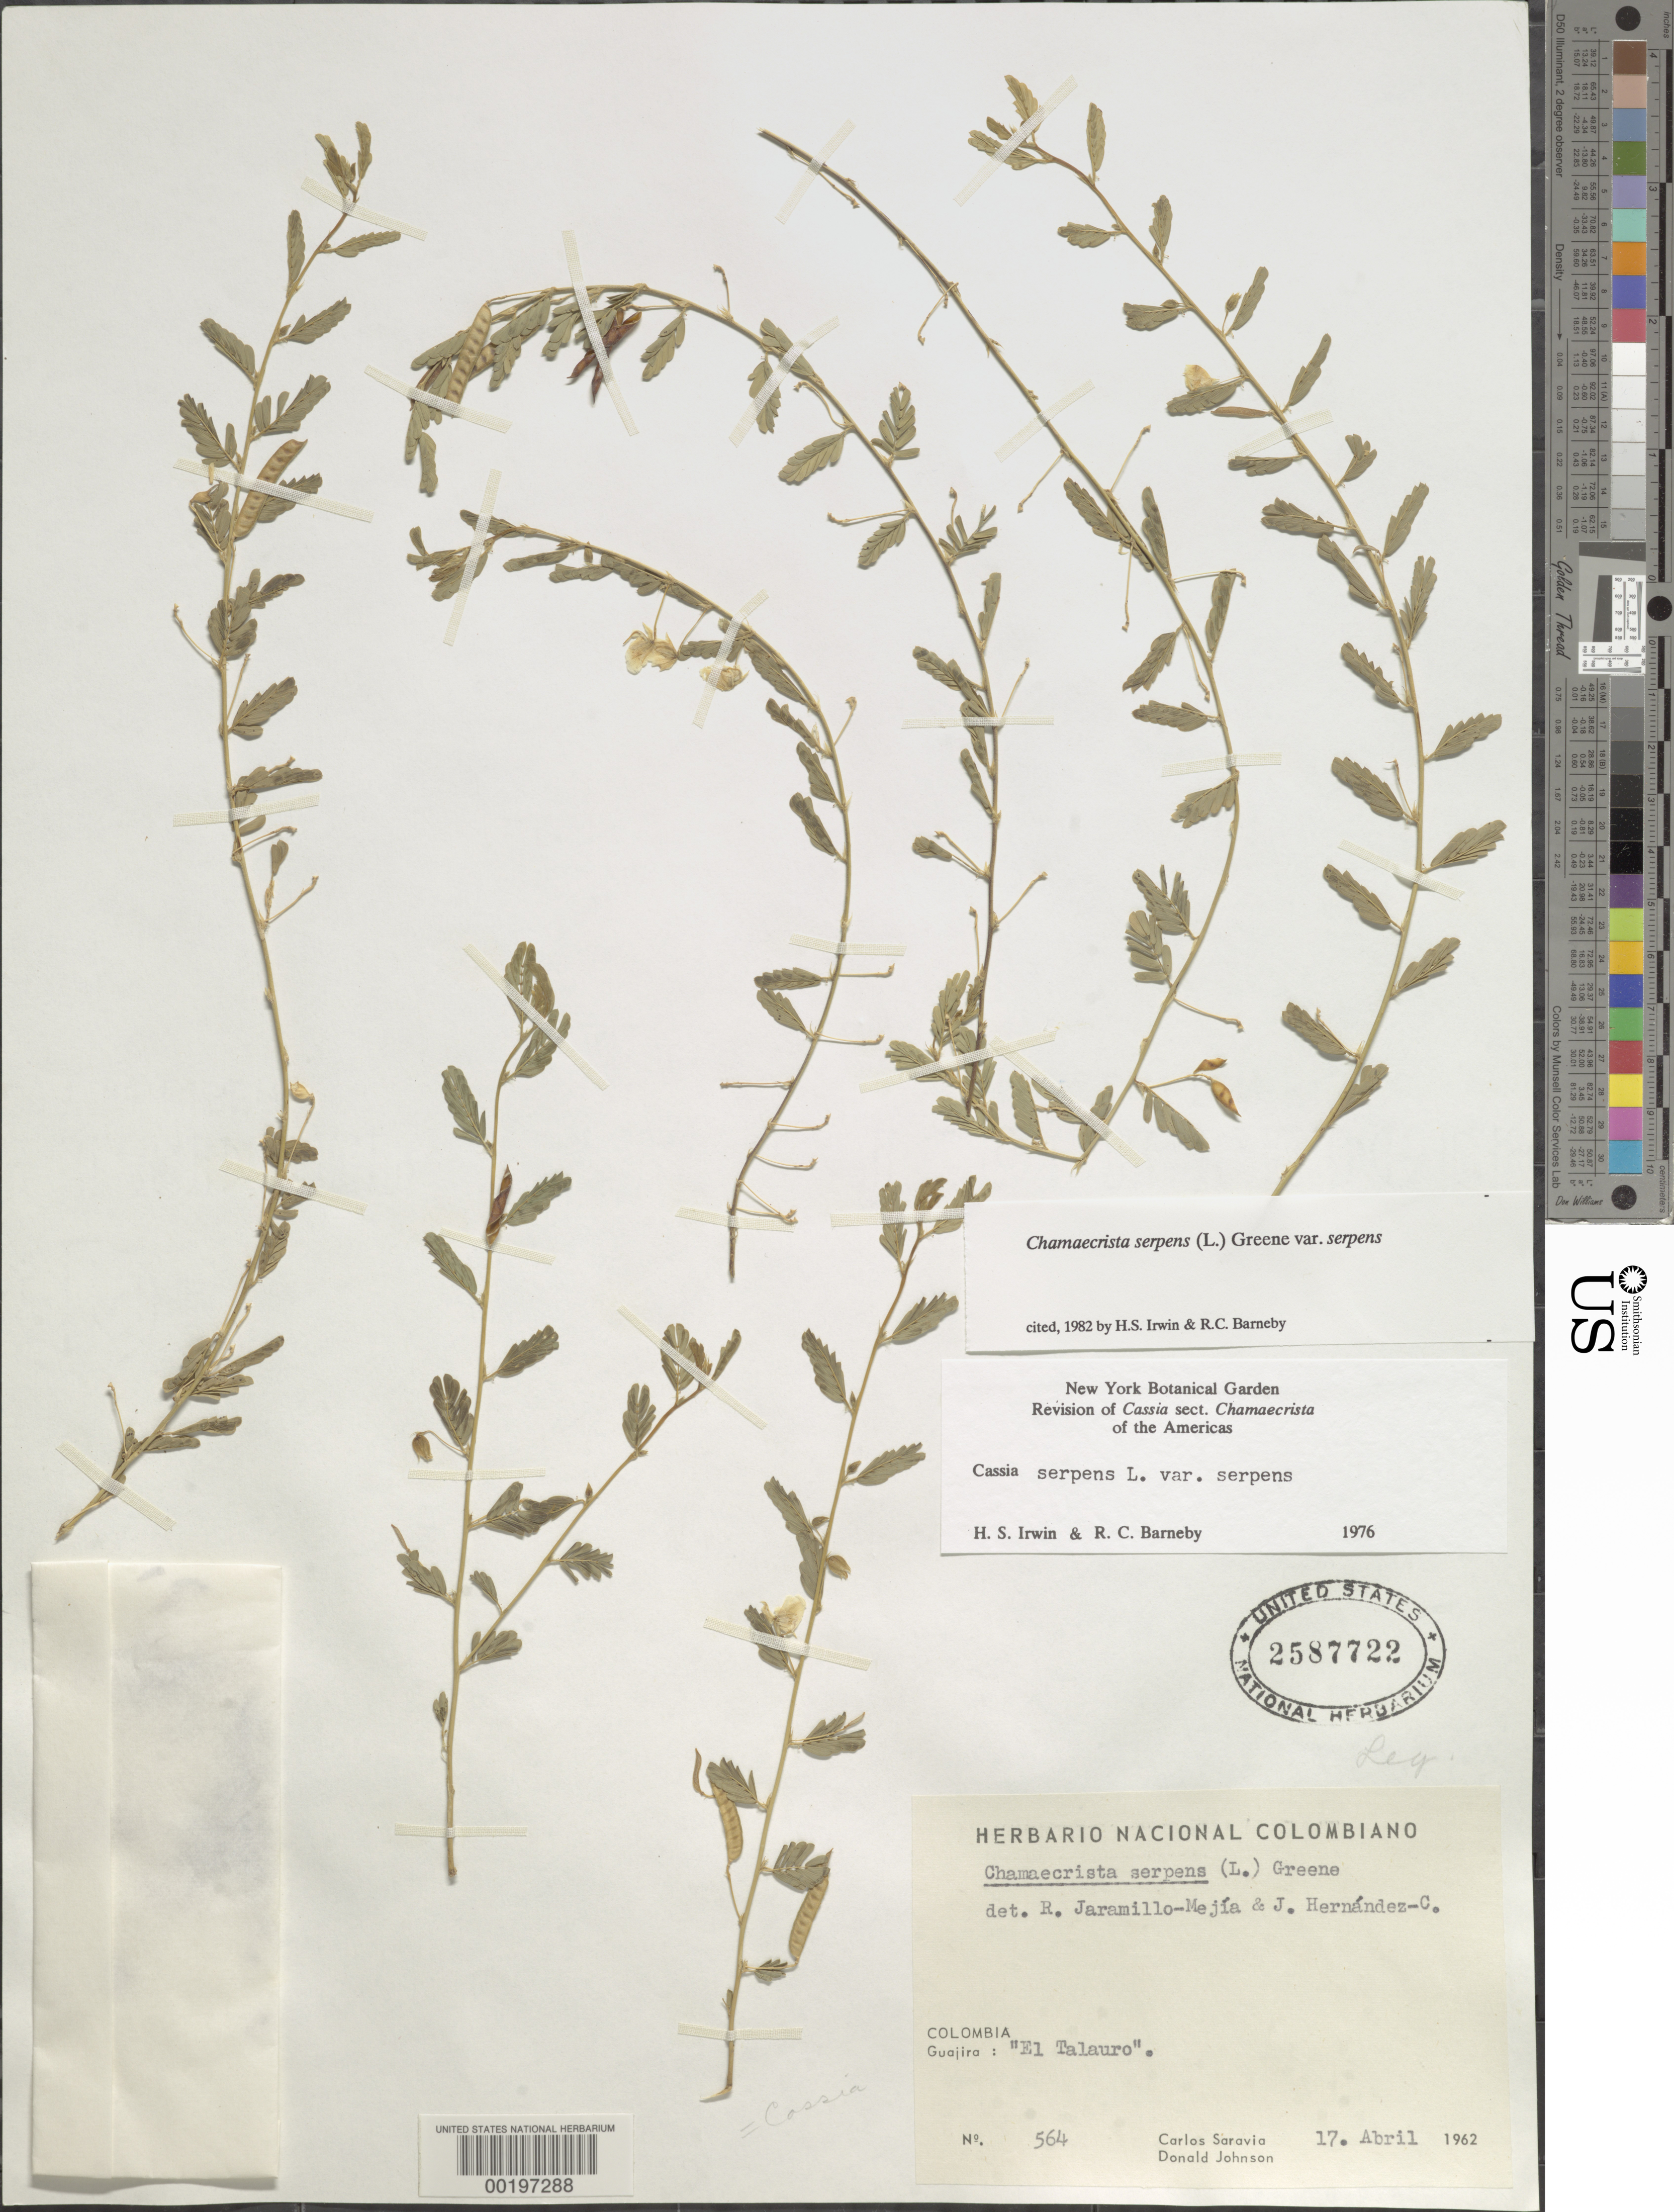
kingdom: Plantae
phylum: Tracheophyta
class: Magnoliopsida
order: Fabales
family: Fabaceae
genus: Chamaecrista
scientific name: Chamaecrista serpens var. serpens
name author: (L.) Greene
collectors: C. Saravia T. & D. Johnson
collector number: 564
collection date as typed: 17 Apr 1962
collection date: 1962-04-17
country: Colombia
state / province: La Guajira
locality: "El Talauro"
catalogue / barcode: US 2587722